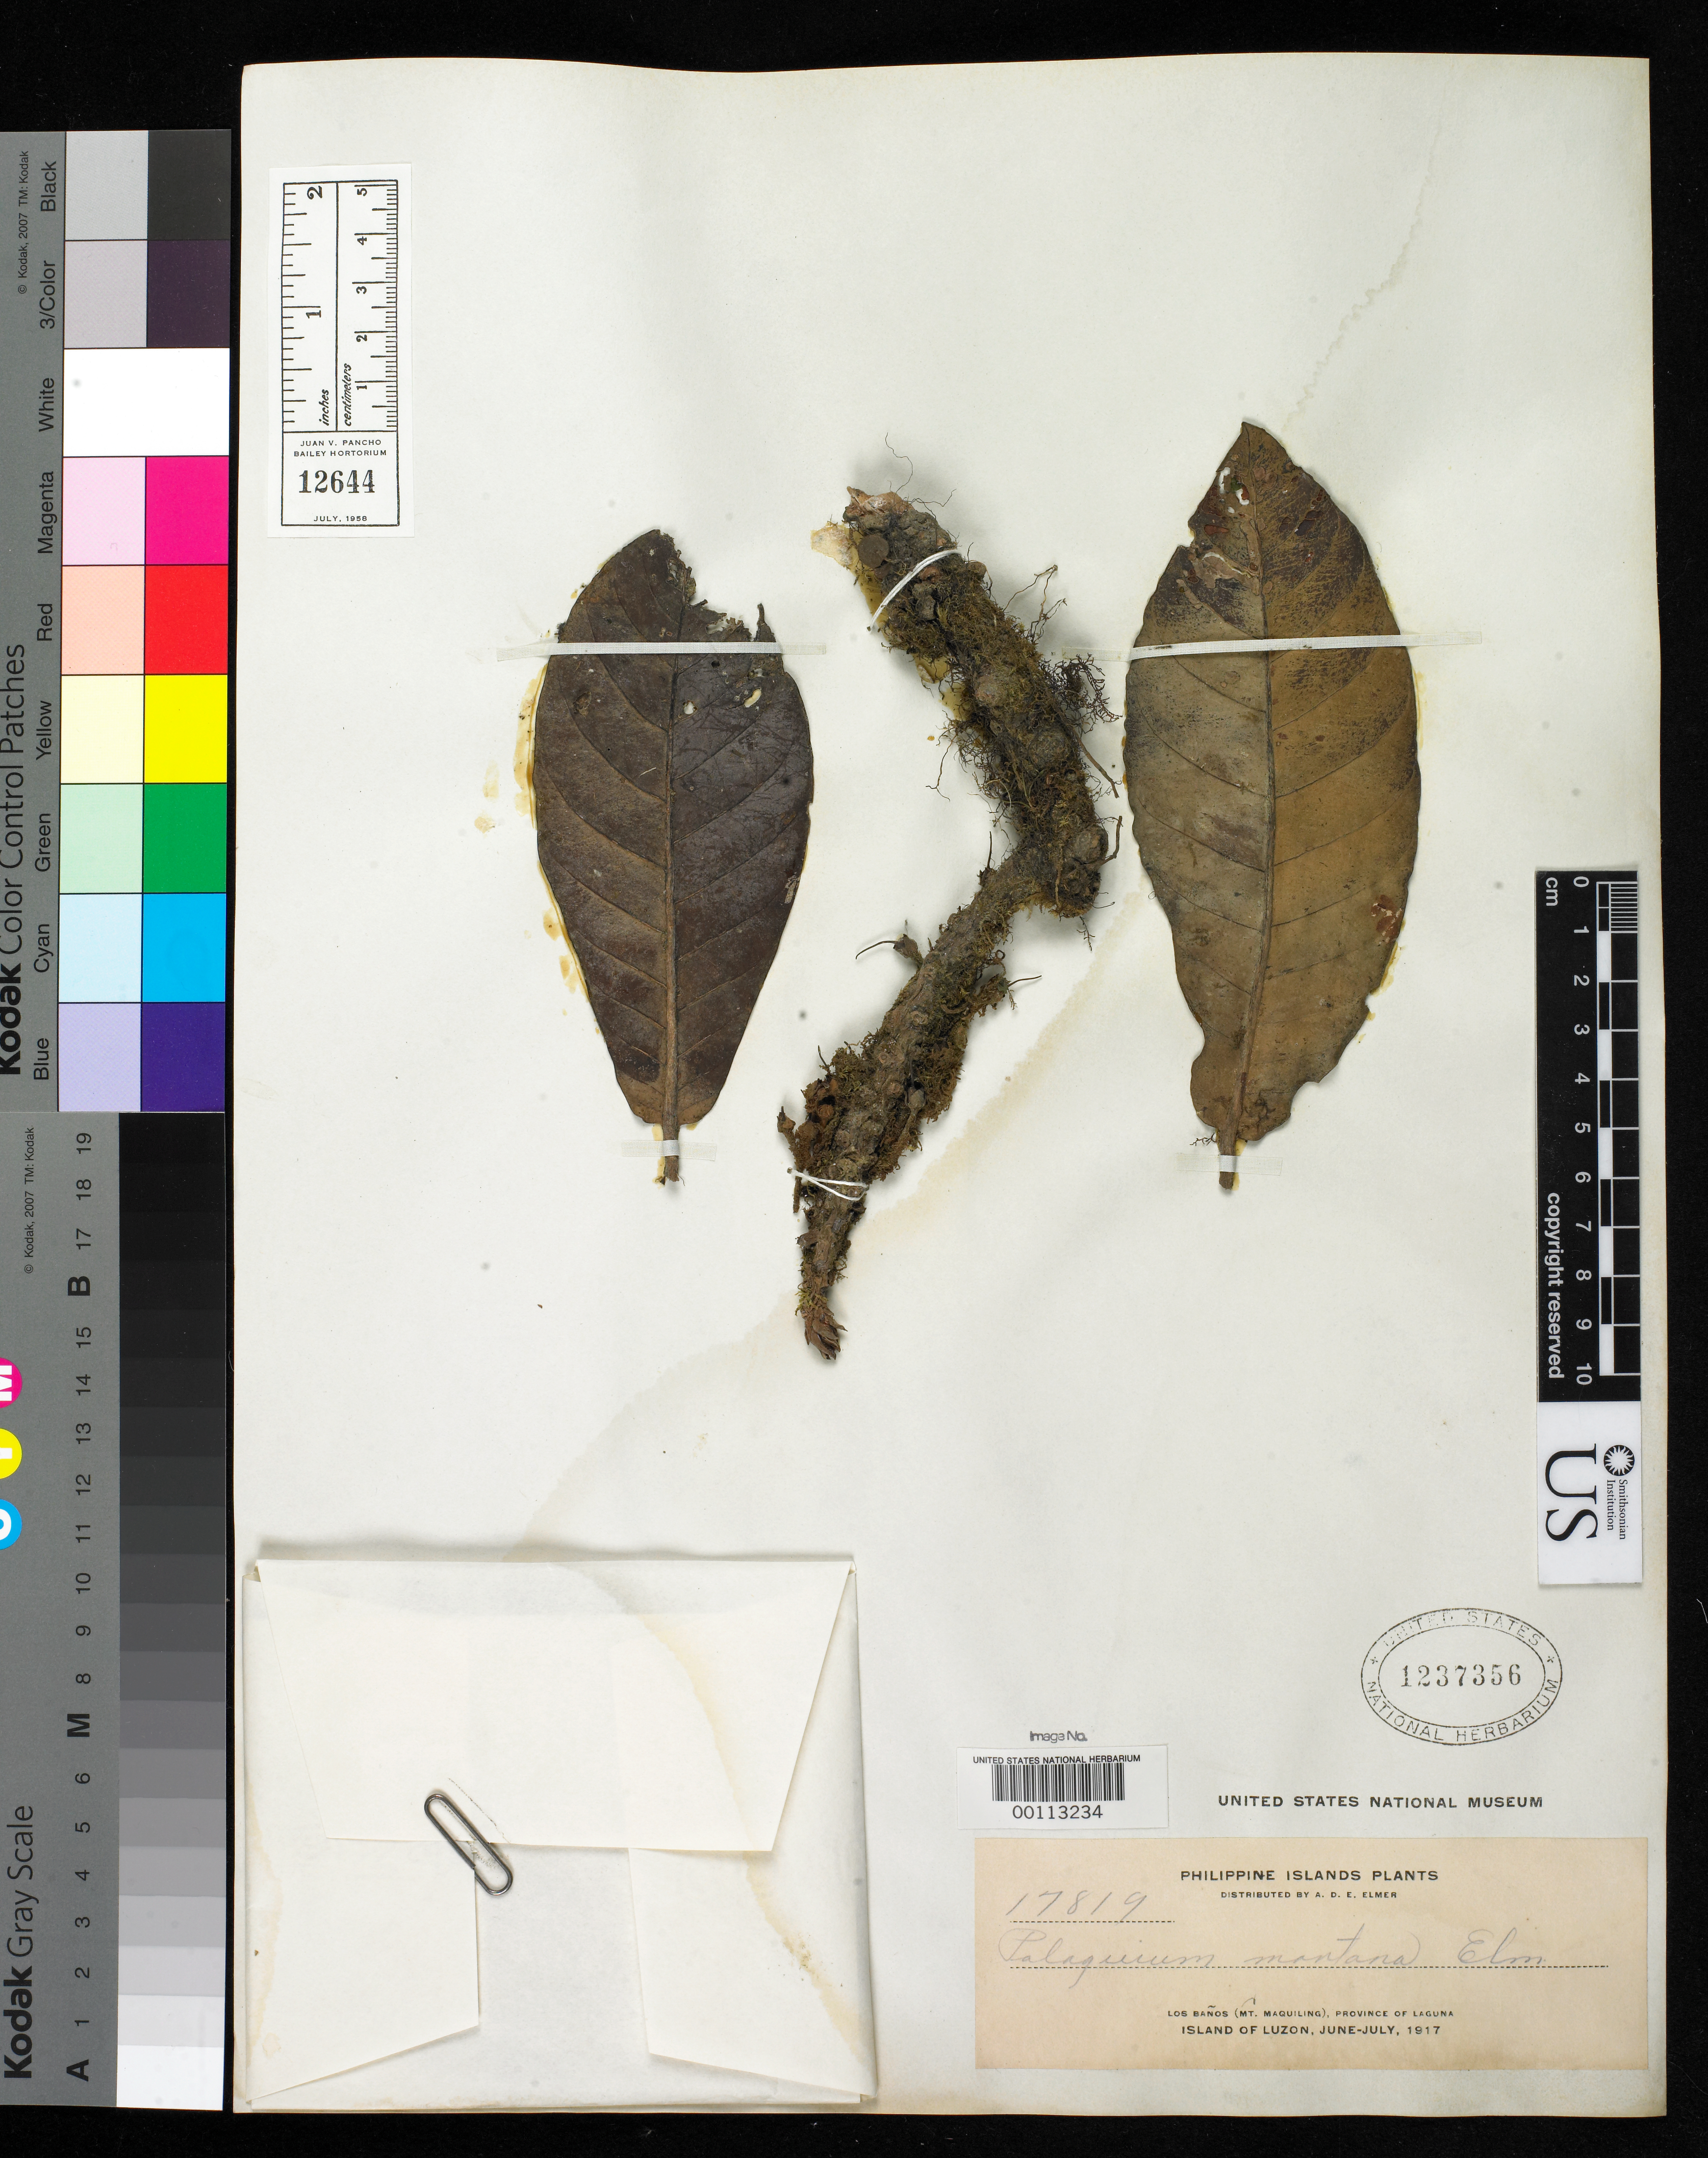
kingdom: Plantae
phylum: Tracheophyta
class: Magnoliopsida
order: Ericales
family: Sapotaceae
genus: Palaquium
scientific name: Palaquium montana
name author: Elmer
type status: Isotype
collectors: A. D. E. Elmer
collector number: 17819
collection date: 1917-06/1917-07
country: Philippines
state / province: Calabarzon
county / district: Laguna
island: Luzon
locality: Los Baños (Mt. Maquiling), Province of Laguna, Luzon.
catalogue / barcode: US 1237356